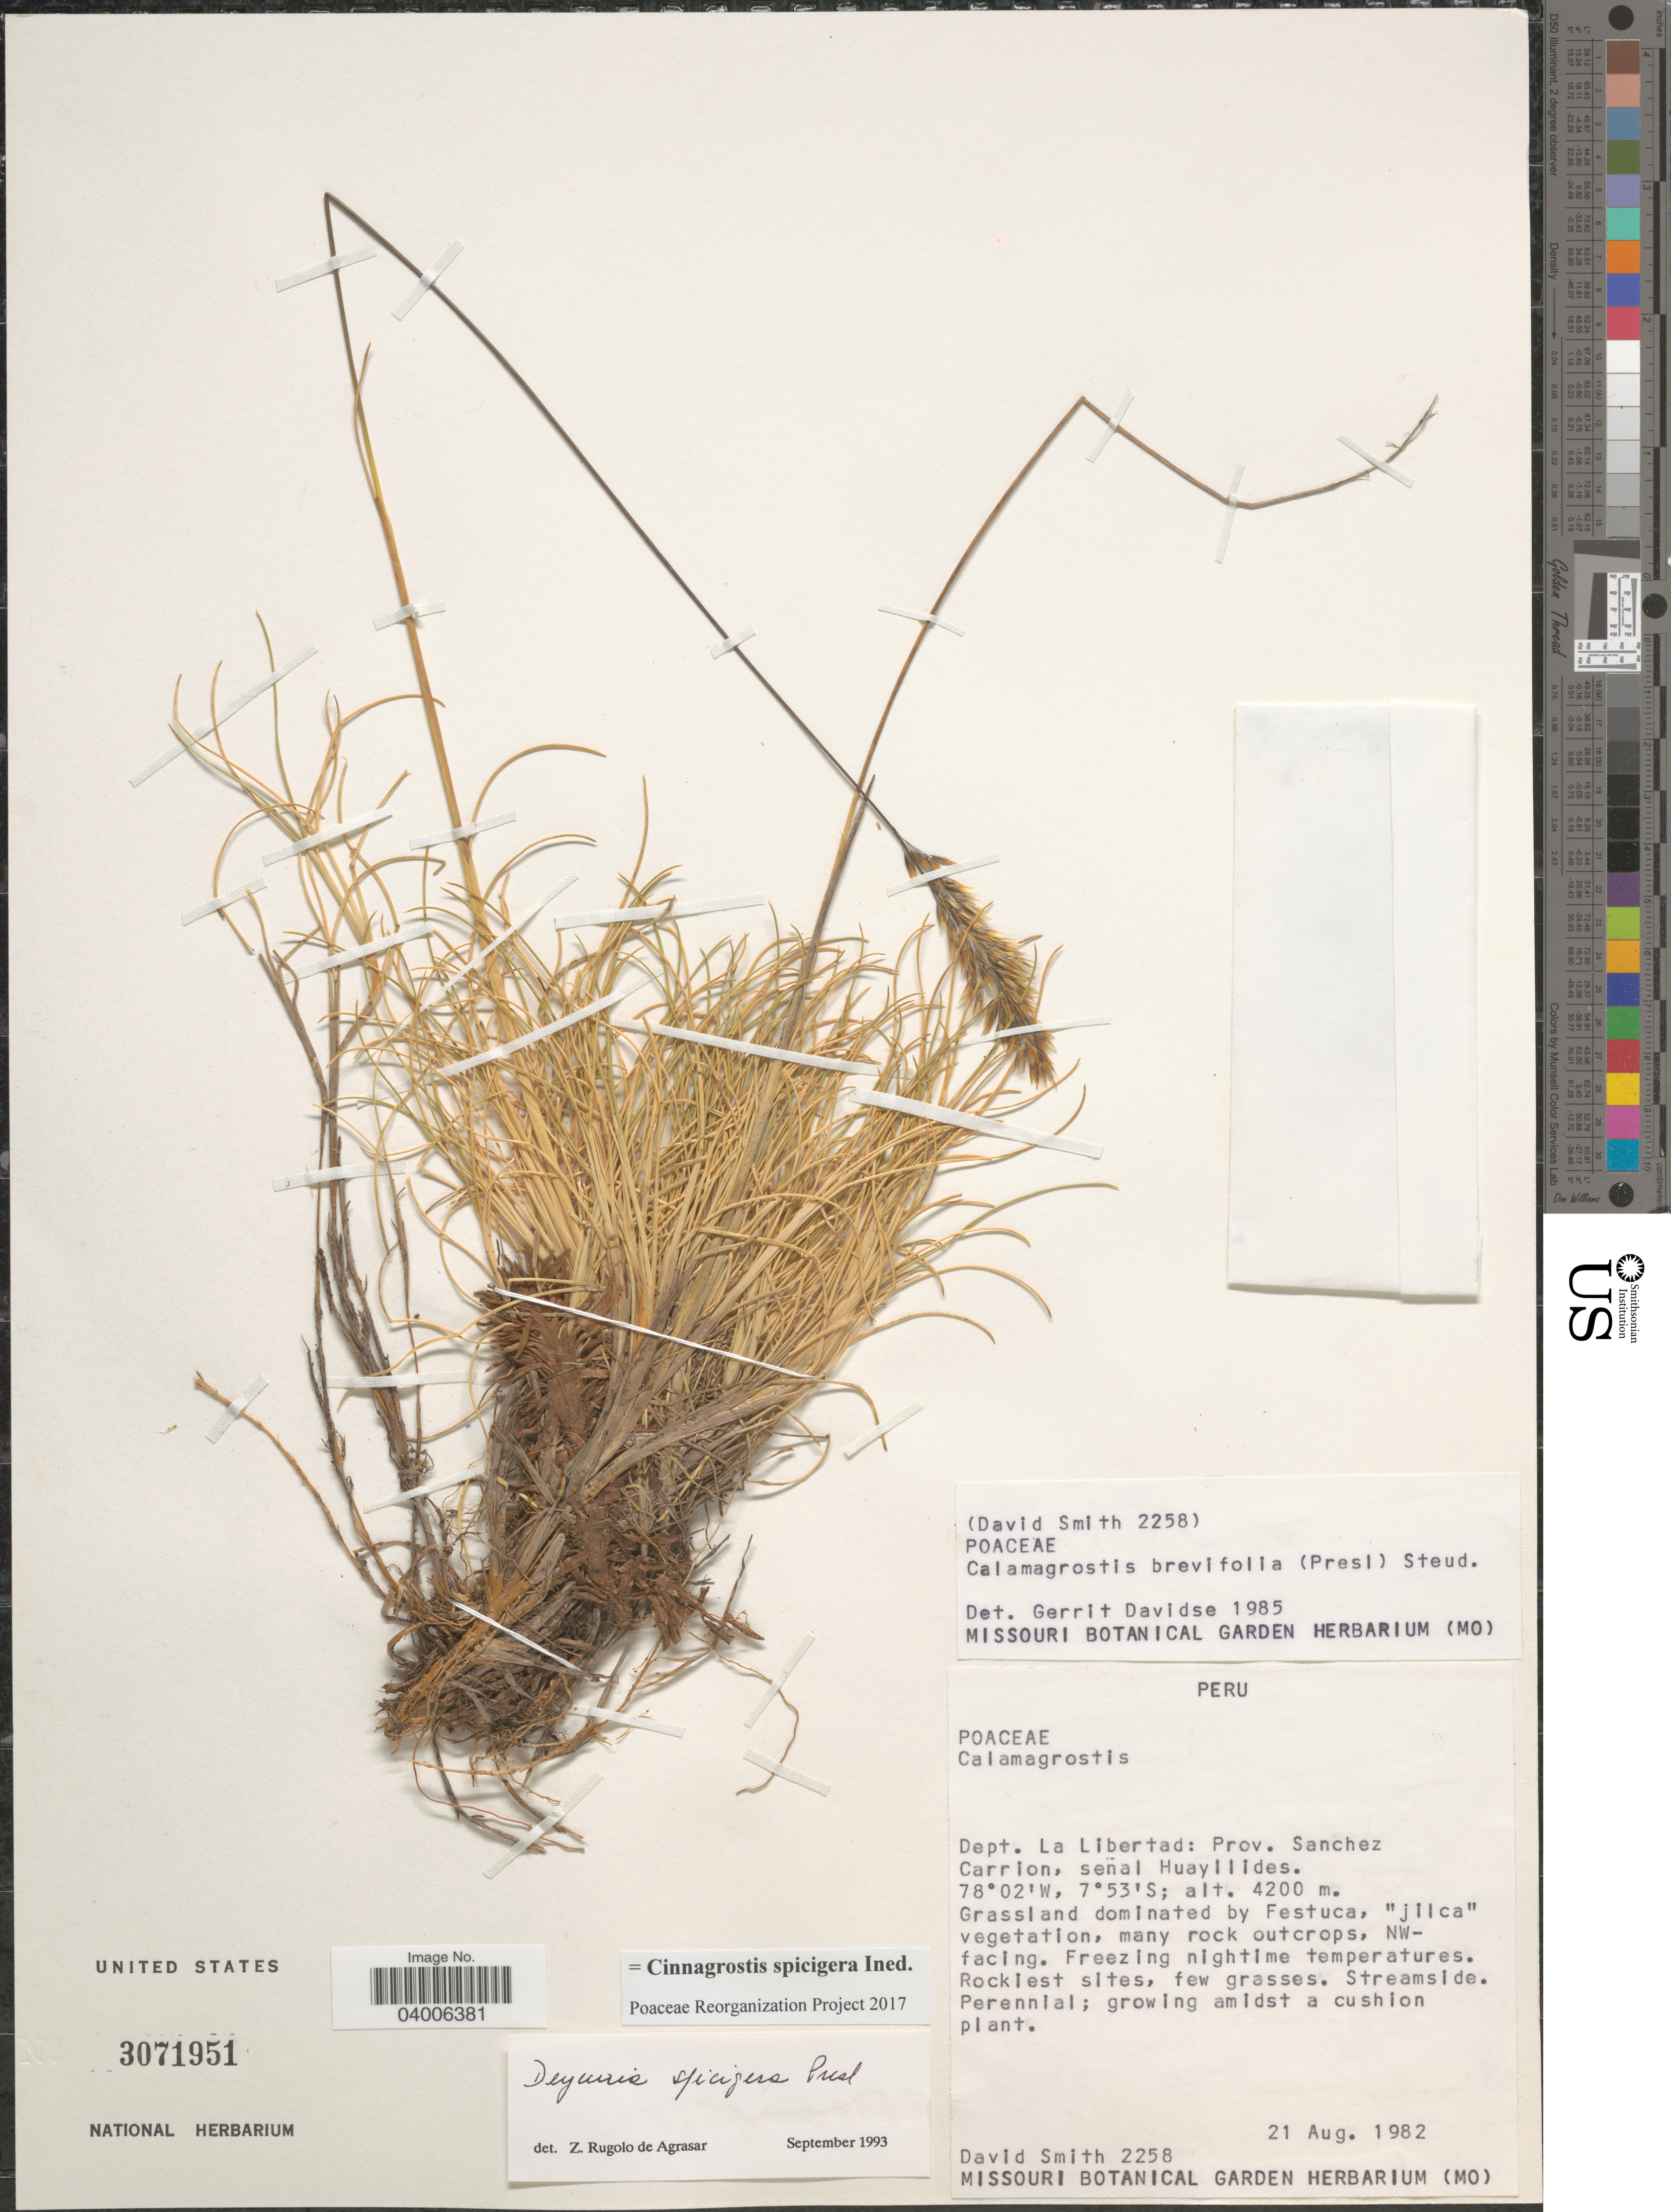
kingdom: Plantae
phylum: Tracheophyta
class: Liliopsida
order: Poales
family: Poaceae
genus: Cinnagrostis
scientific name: Cinnagrostis spicigera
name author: (J. Presl) P.M. Peterson et al.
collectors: D. Smith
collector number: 2258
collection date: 1982-08-21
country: Peru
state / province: La Libertad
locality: Dept. La Libertad: Prov. Sanchez CArrion, senal Huayllides.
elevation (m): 4200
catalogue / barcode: US 3071951